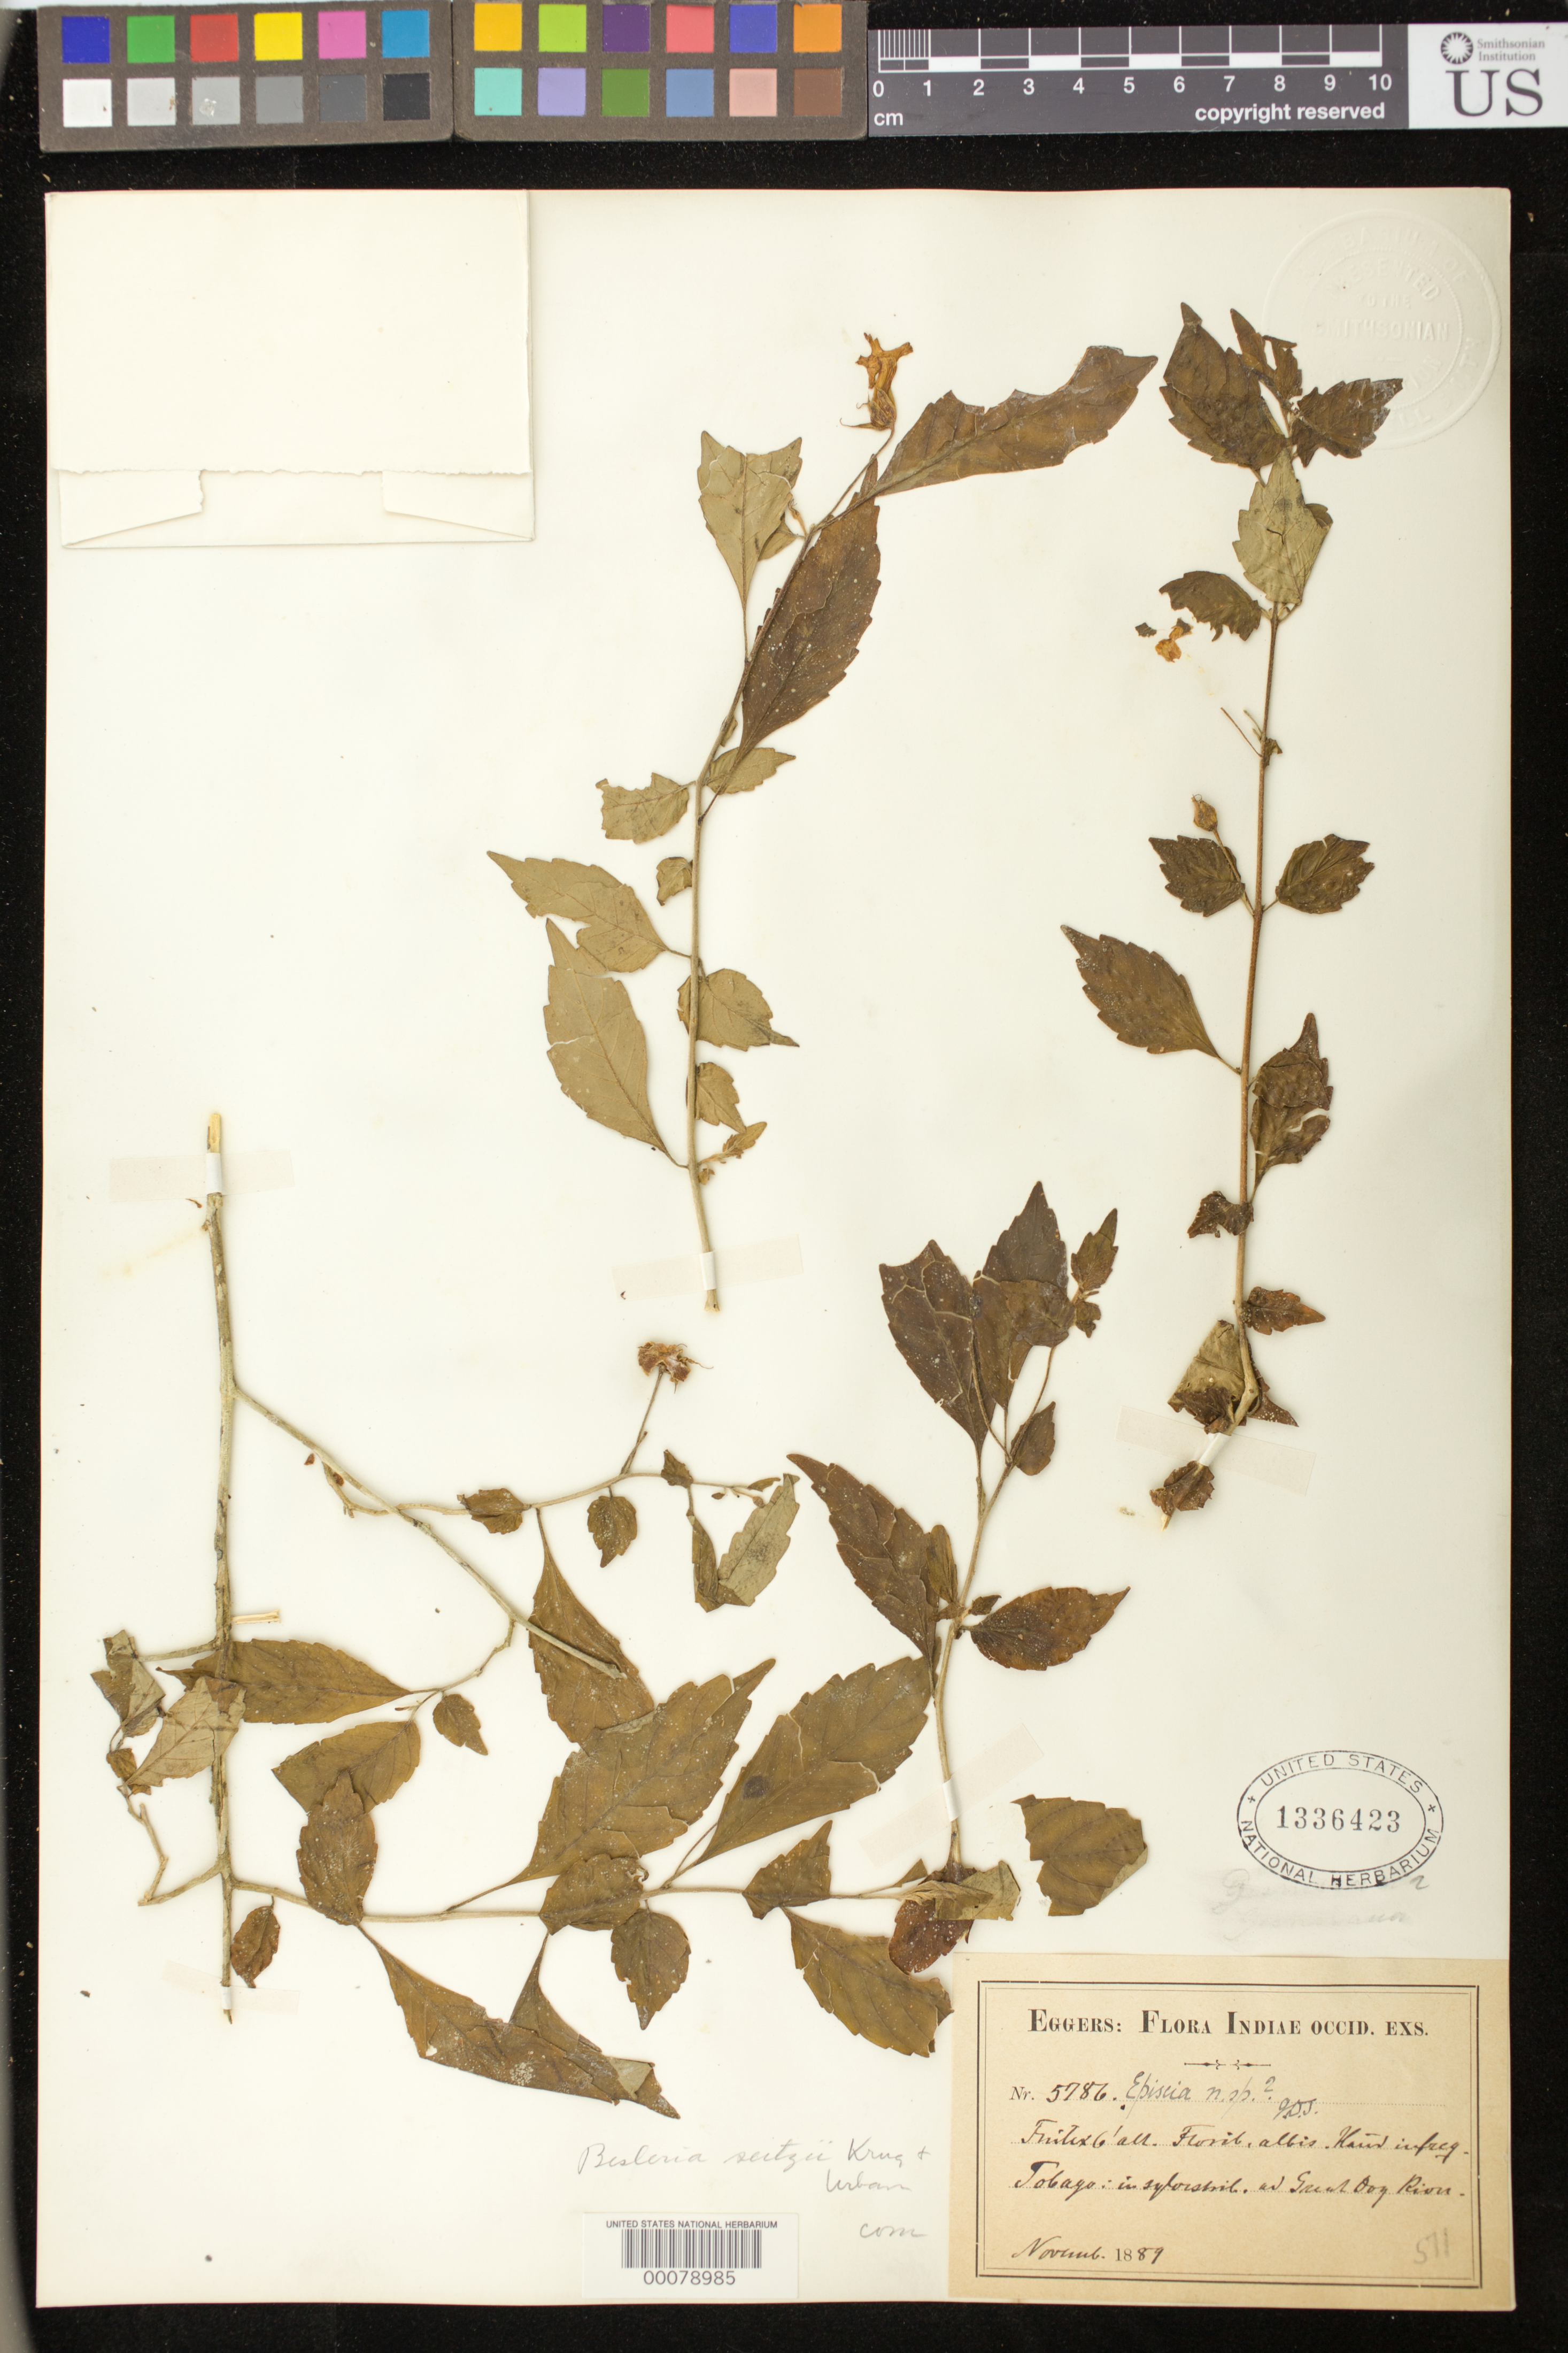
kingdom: Plantae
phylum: Tracheophyta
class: Magnoliopsida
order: Lamiales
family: Gesneriaceae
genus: Besleria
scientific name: Besleria seitzii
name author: Krug & Urb.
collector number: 5786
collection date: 1889-11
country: Trinidad and Tobago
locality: Great Dog River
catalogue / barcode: US 1336423